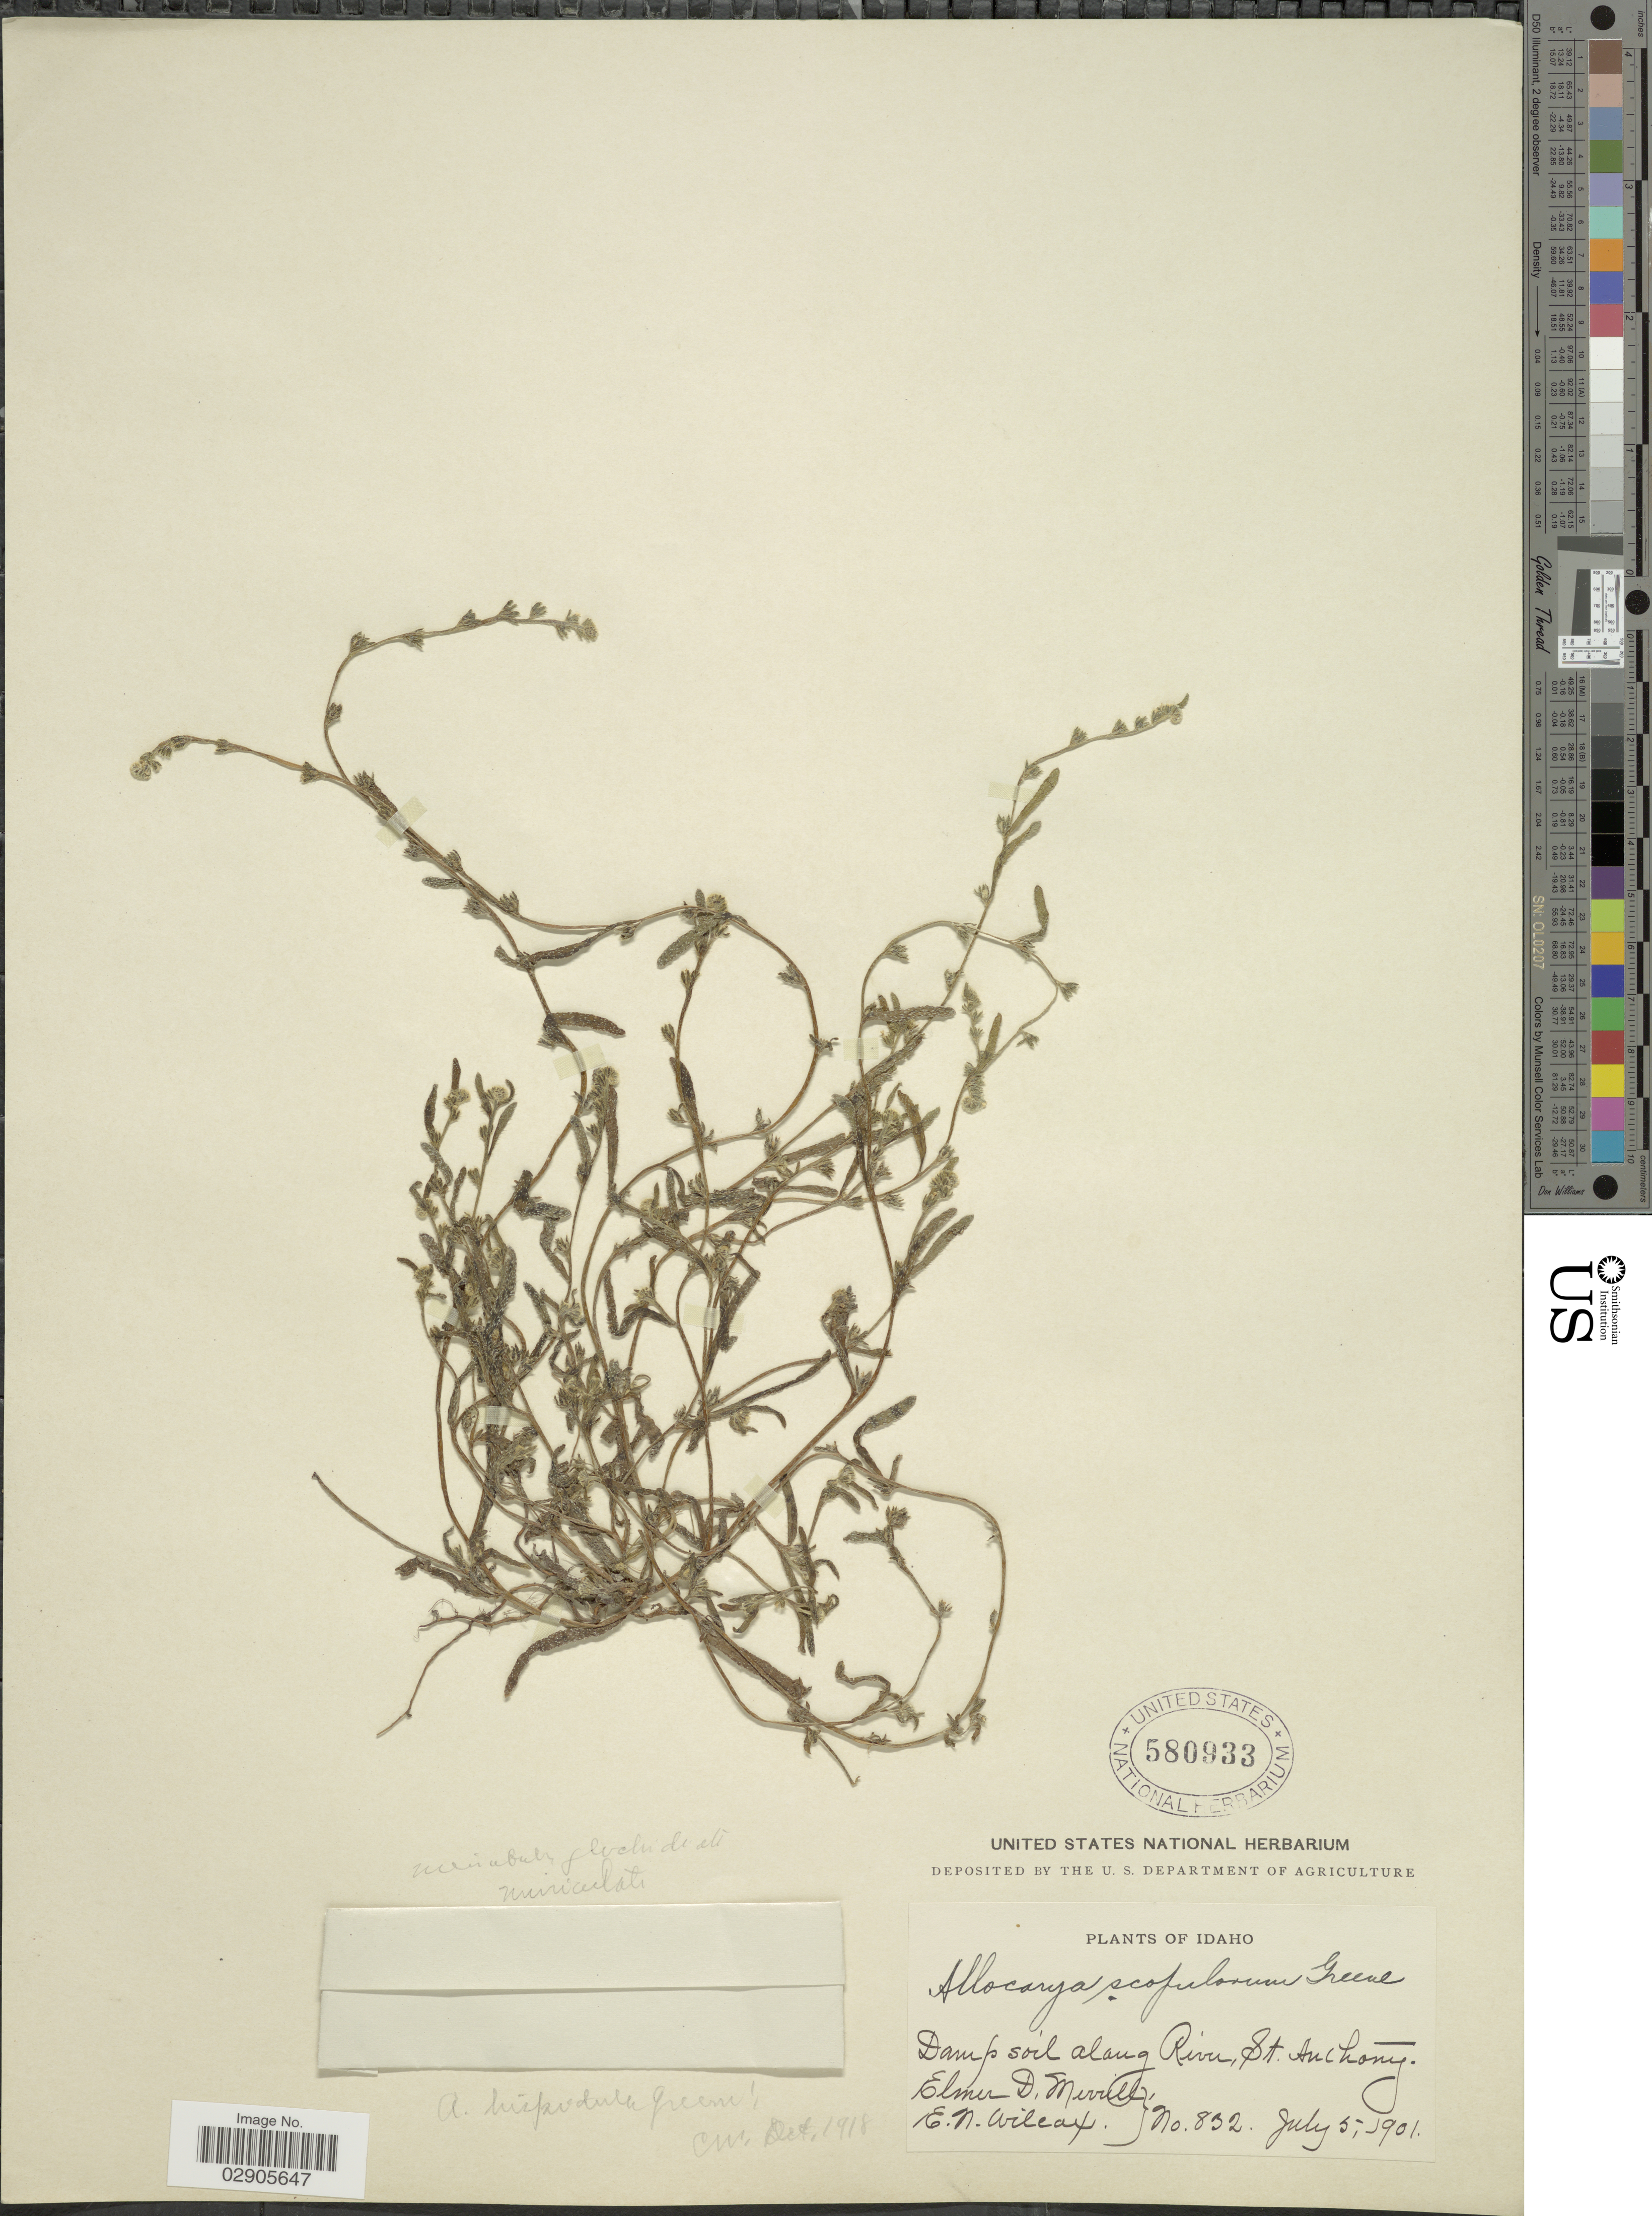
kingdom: Plantae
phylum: Tracheophyta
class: Magnoliopsida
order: Boraginales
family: Boraginaceae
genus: Plagiobothrys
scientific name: Plagiobothrys hispidulus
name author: (Greene) I.M. Johnst.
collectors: E. D. Merrill & E. Wilcox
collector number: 832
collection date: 1901-07-05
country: United States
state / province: Idaho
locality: Damp soil along River, St. Anthony.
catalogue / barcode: US 580933